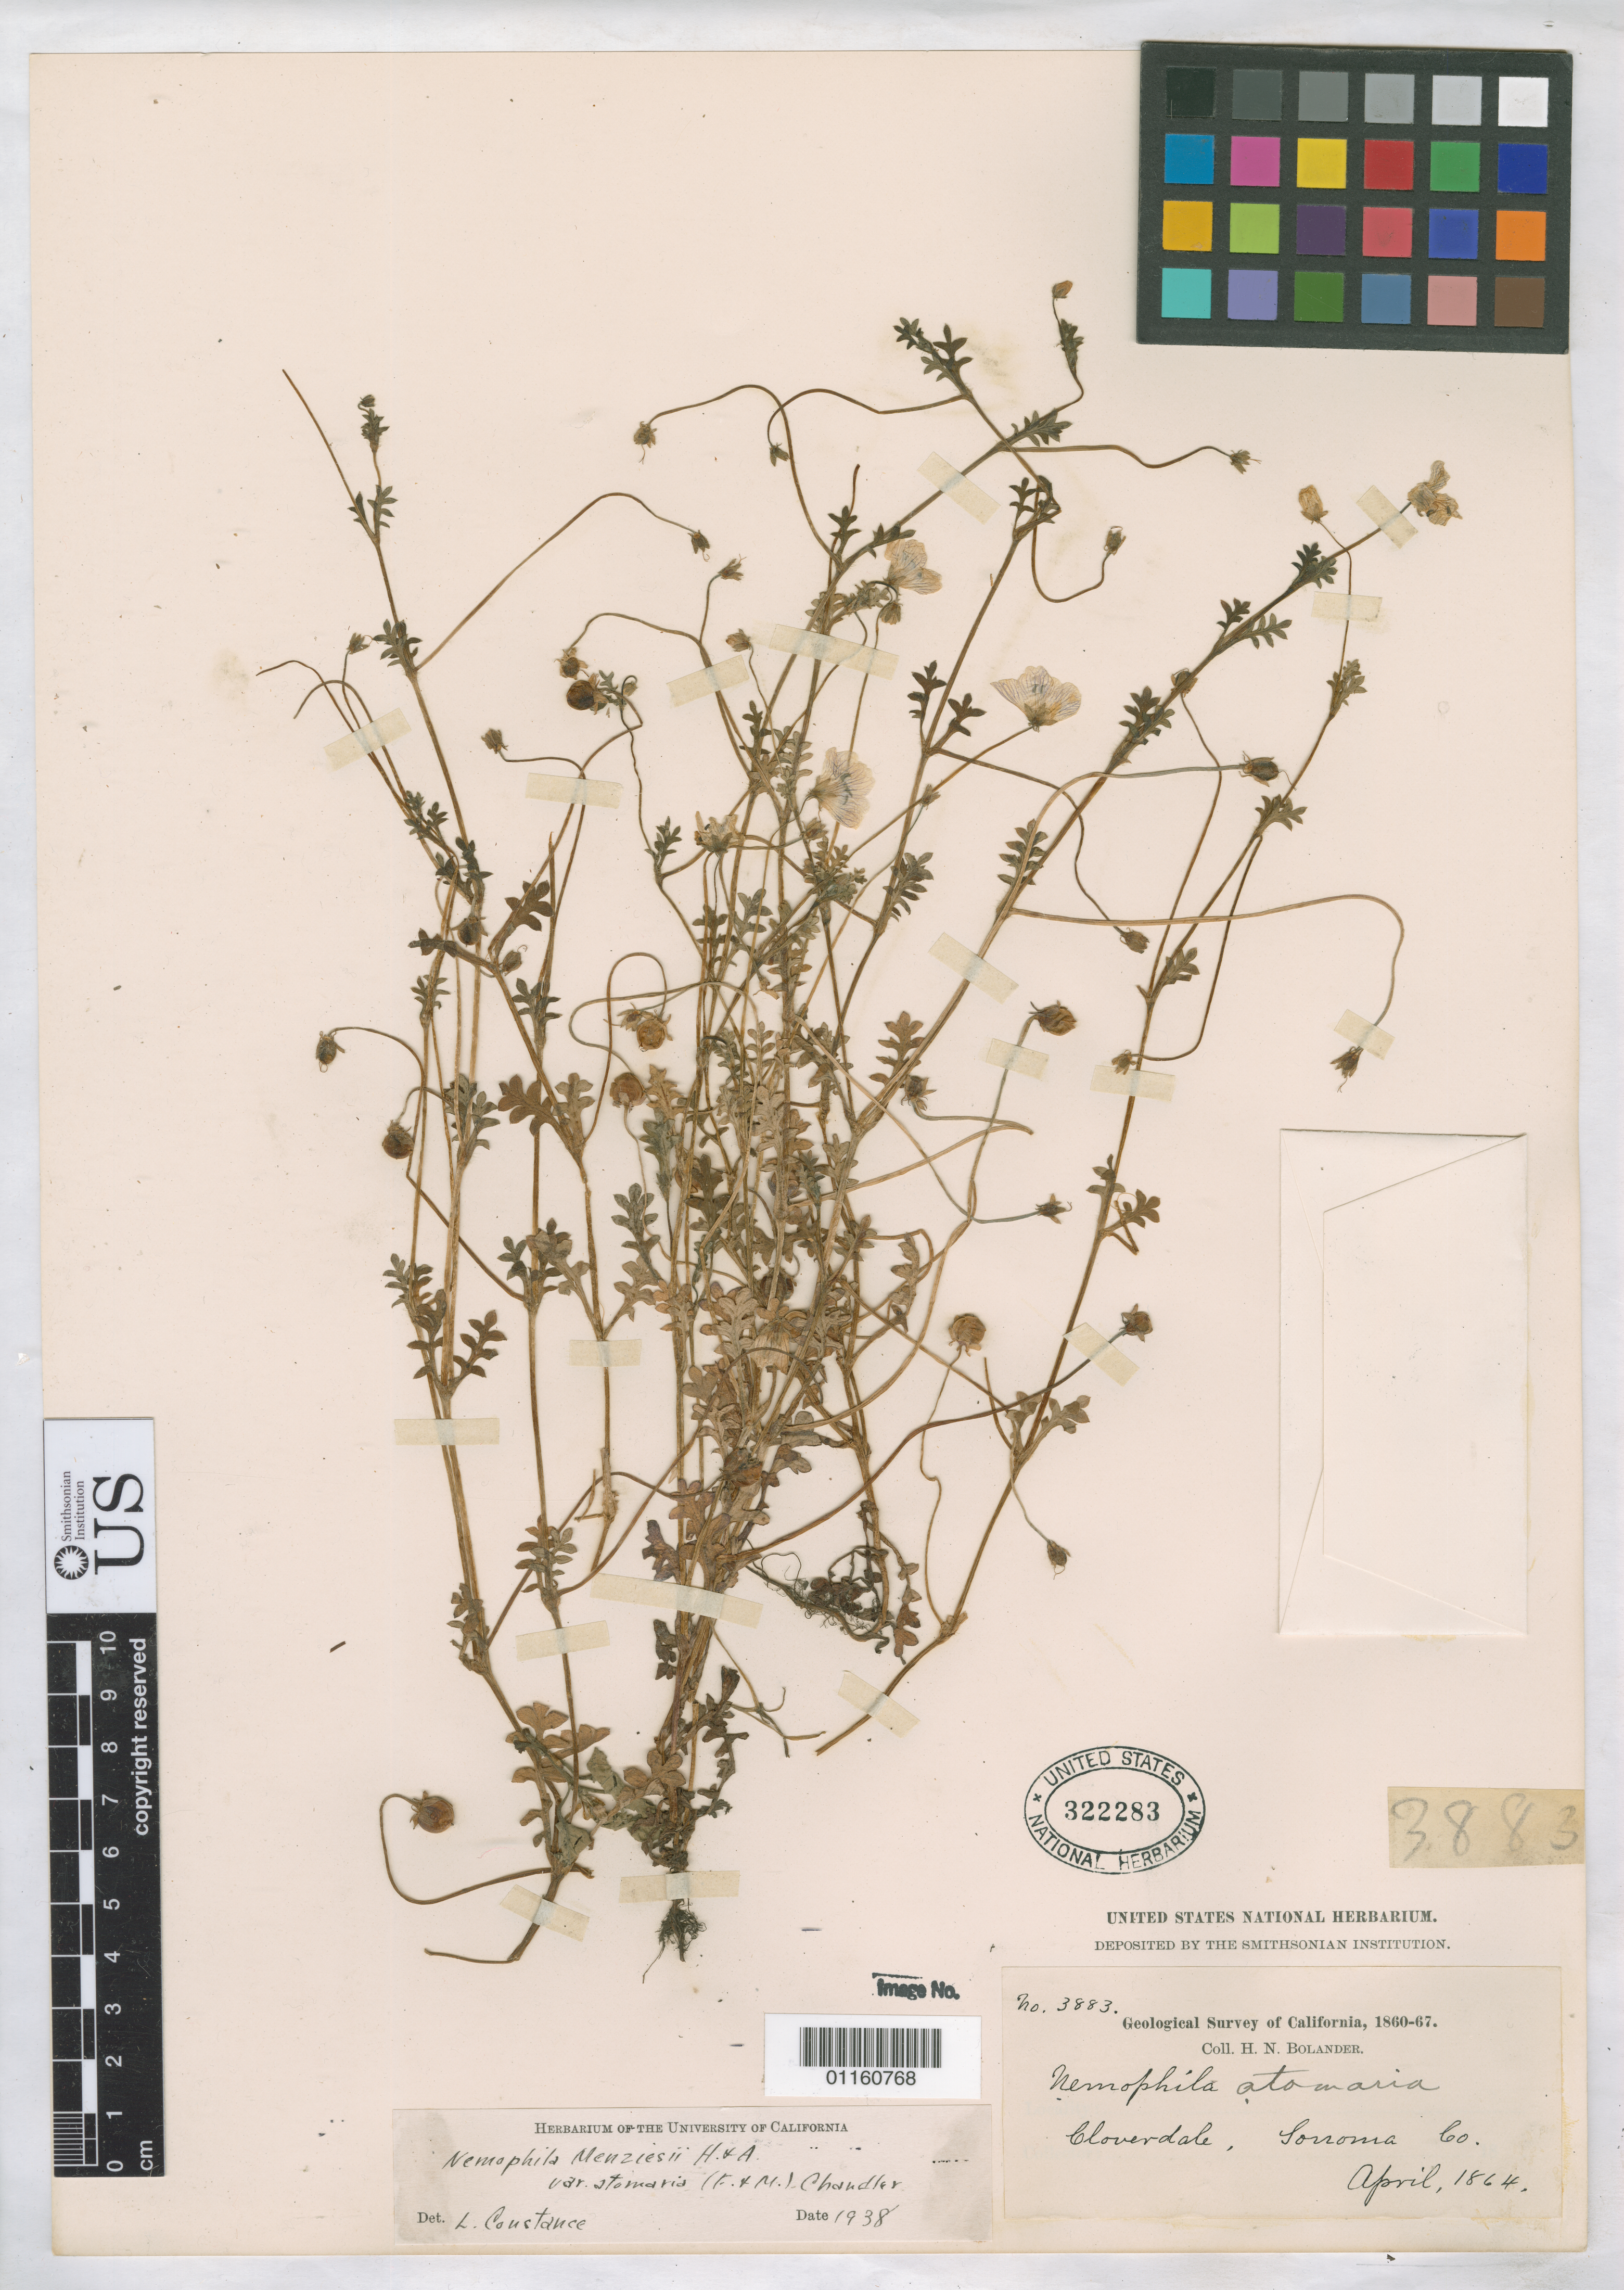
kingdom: Plantae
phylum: Tracheophyta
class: Magnoliopsida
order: Boraginales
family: Hydrophyllaceae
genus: Nemophila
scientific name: Nemophila menziesii var. atomaria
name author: (Fisch. & C.A. Mey.) H.P. Chandler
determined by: Constance, L., (UC), University of California Berkeley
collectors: H. Bolander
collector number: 3883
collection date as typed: Apr 1864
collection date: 1864-04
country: United States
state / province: California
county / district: Sonoma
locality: Cloverdale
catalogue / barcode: US 322283